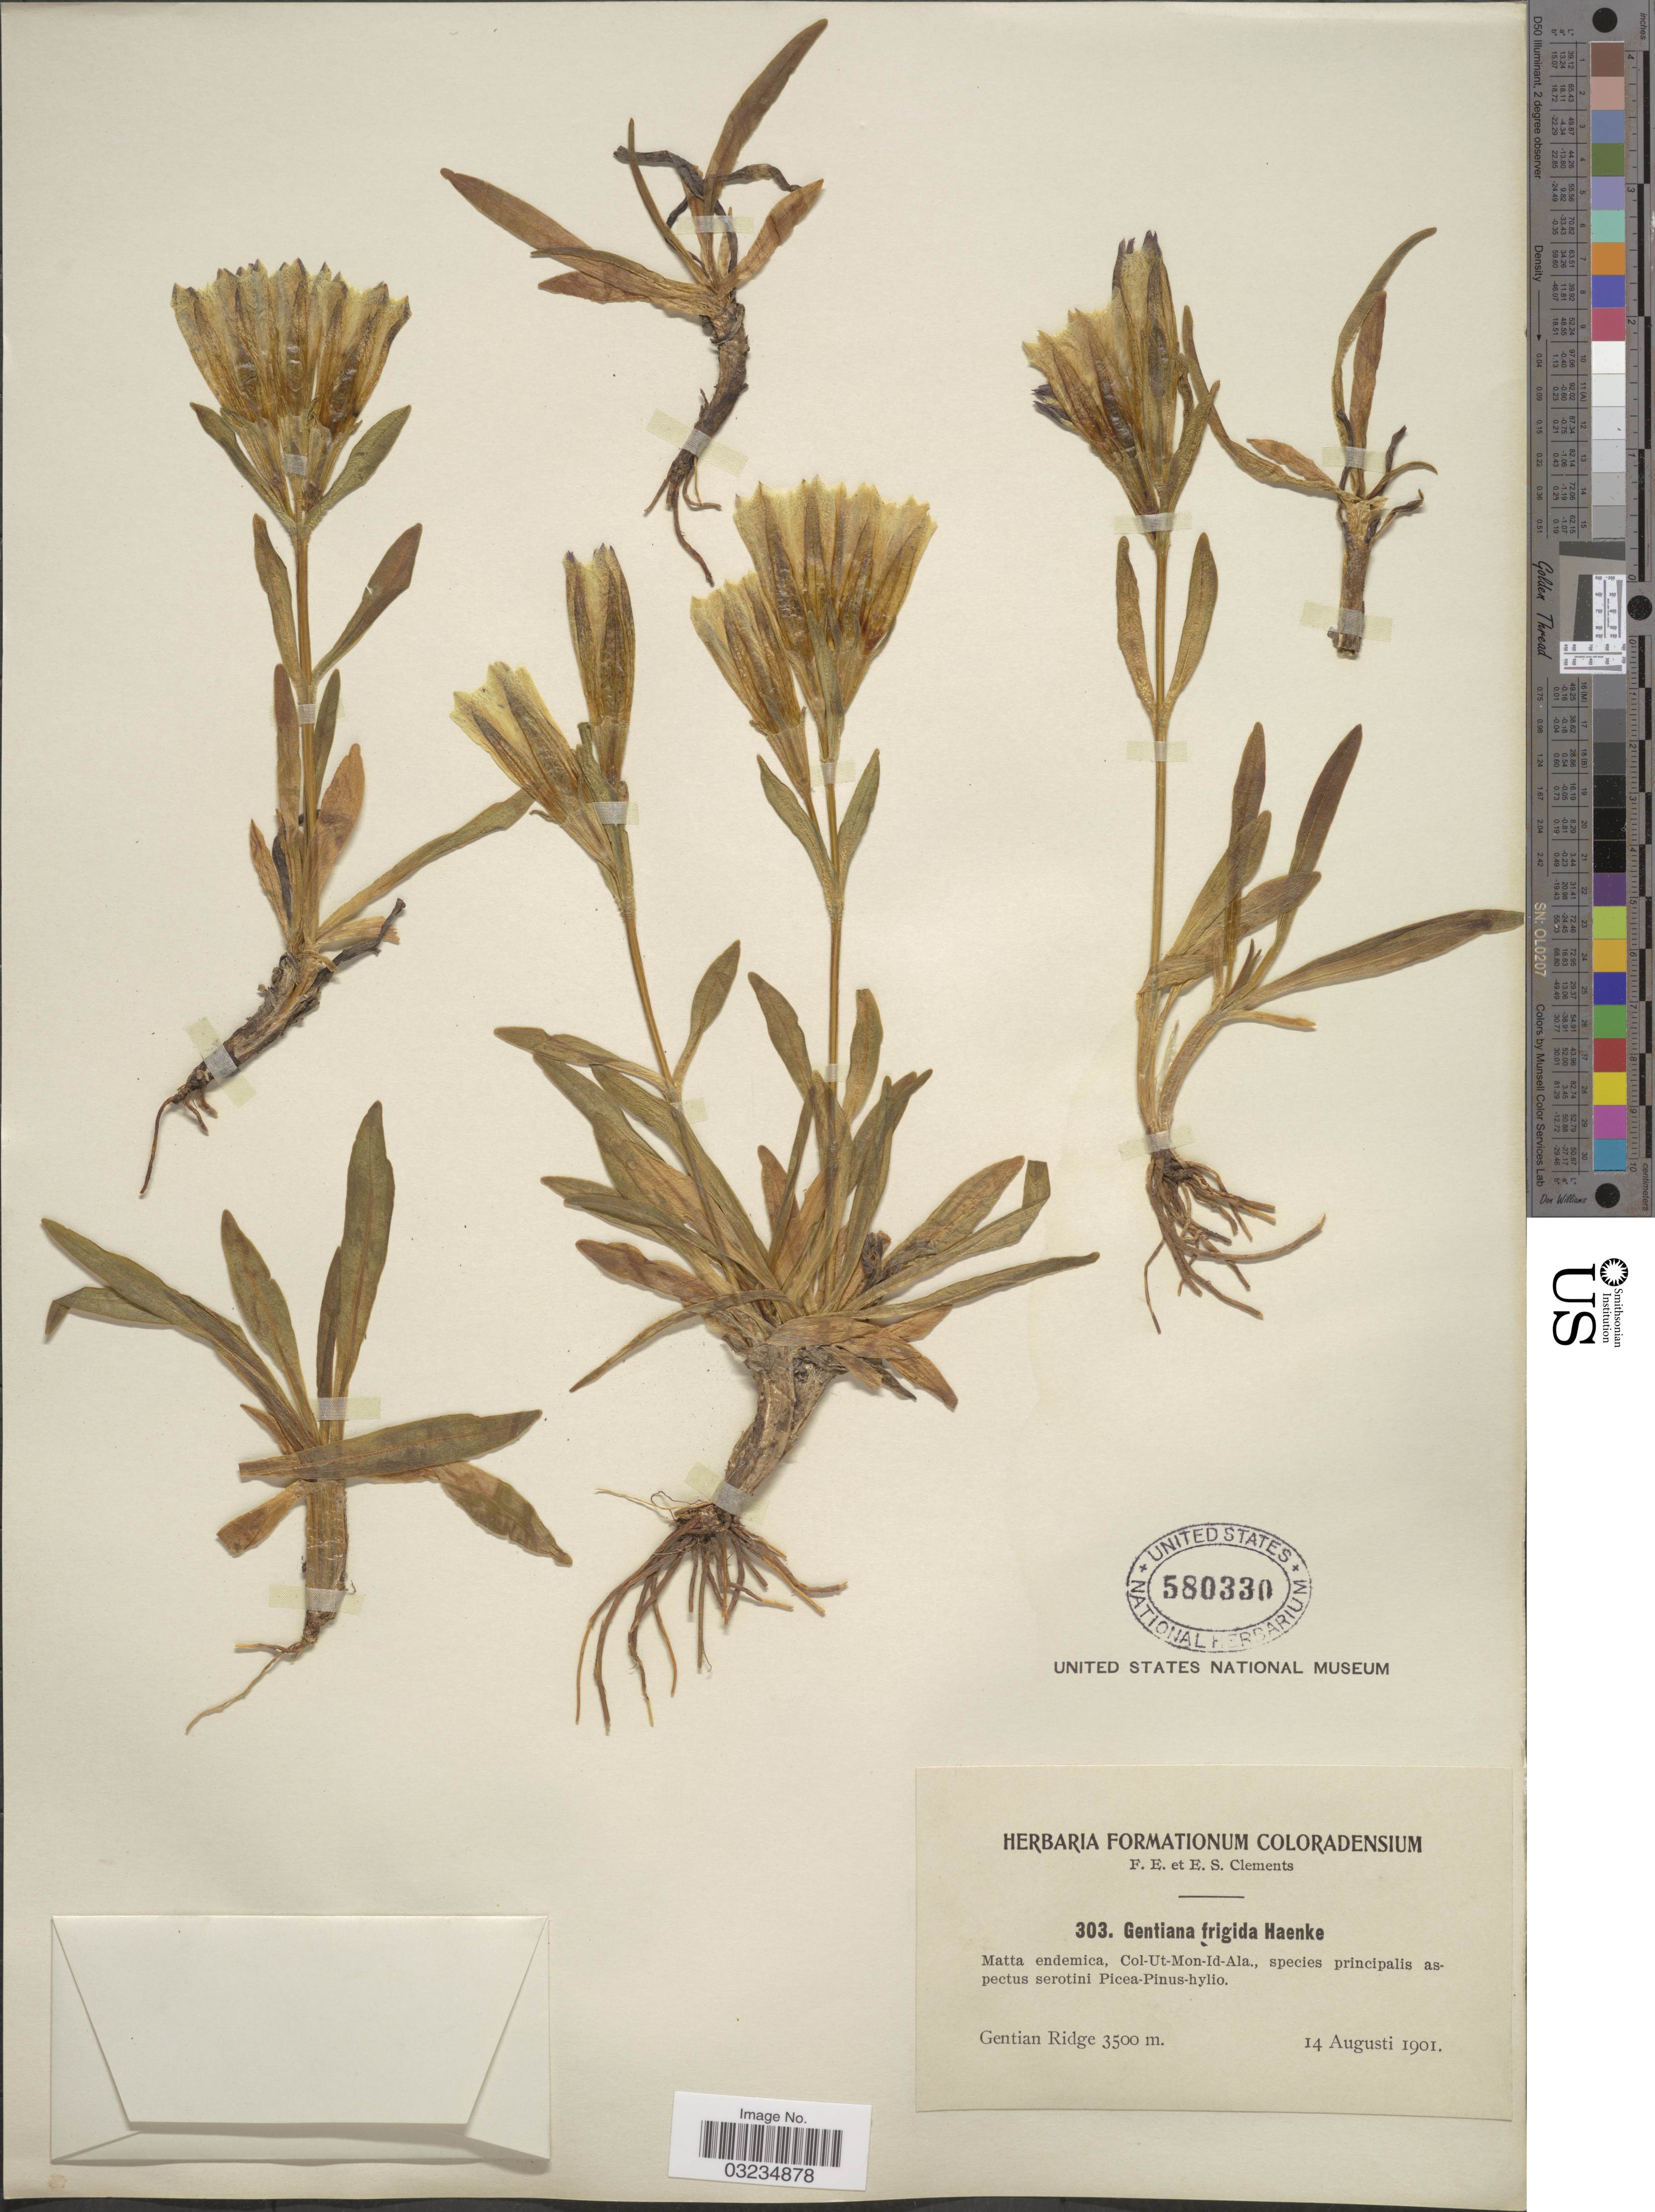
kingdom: Plantae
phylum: Tracheophyta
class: Magnoliopsida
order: Gentianales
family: Gentianaceae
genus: Gentiana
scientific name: Gentiana romanzovii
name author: Ledeb. ex Bunge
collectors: F. E. Clements & E. S. Clements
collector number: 303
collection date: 1901-08-14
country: United States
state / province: Colorado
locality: Gentian Ridge.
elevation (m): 3500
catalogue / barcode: US 580330